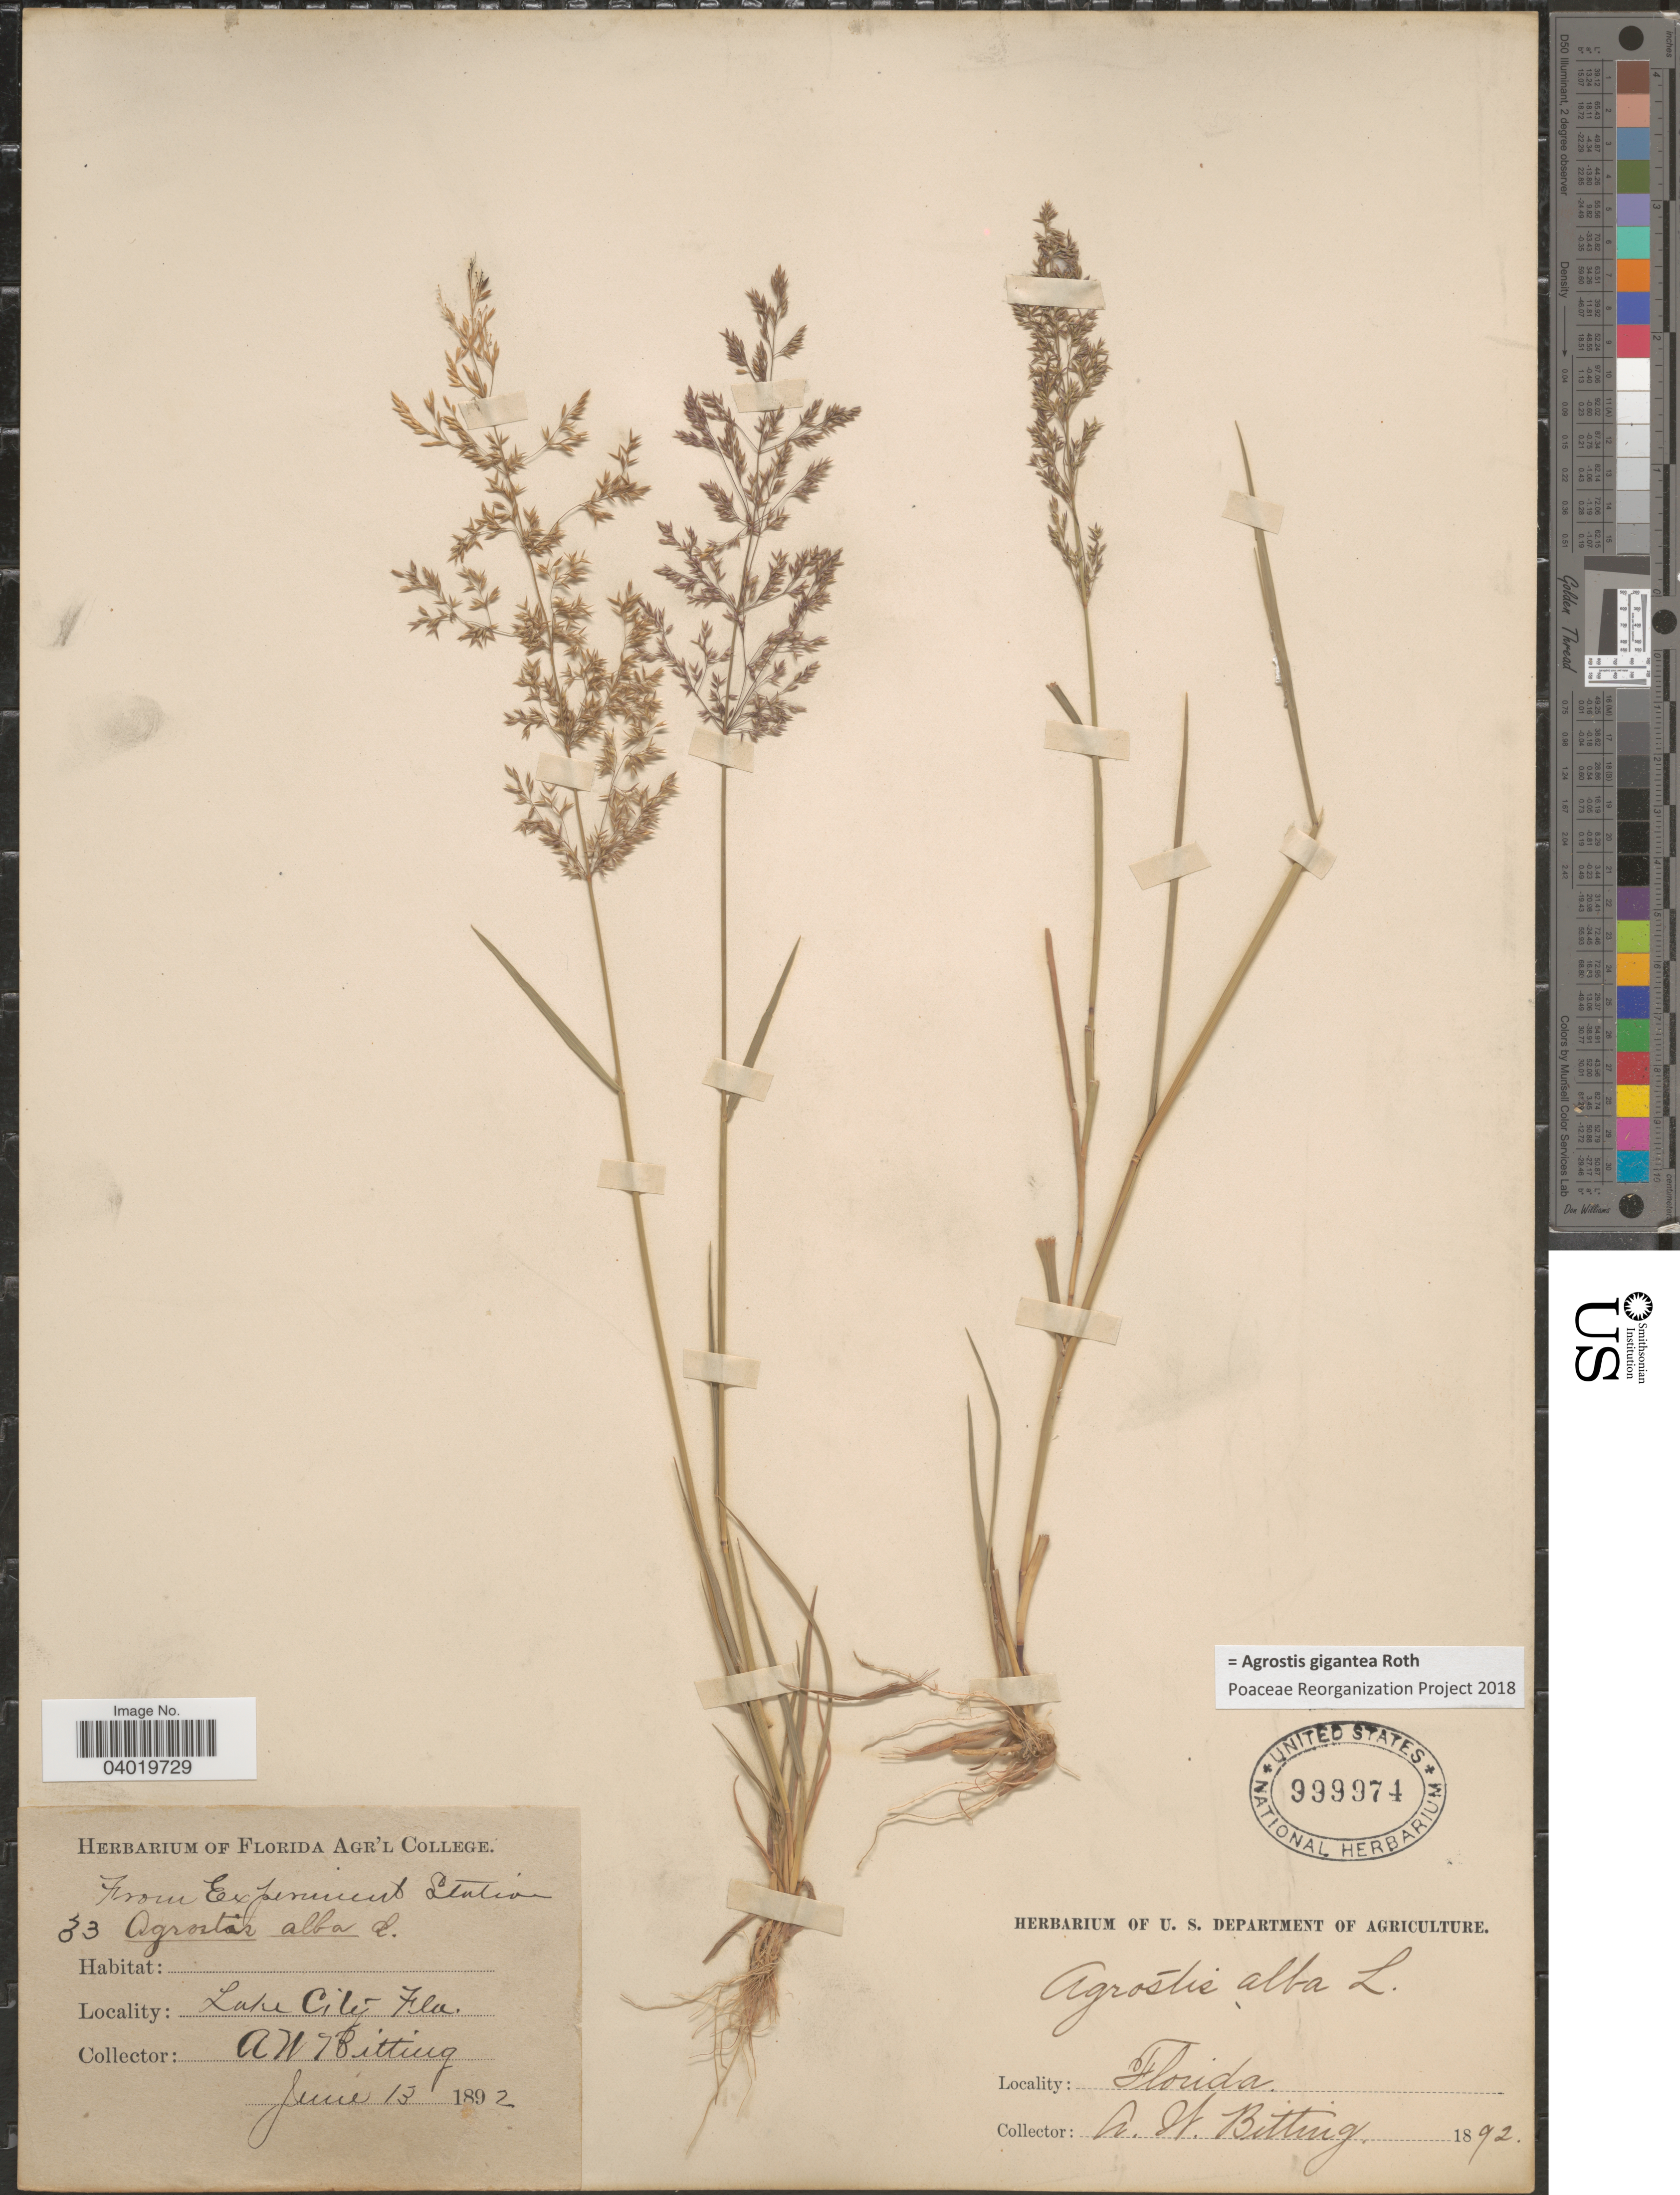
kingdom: Plantae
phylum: Tracheophyta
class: Liliopsida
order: Poales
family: Poaceae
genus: Agrostis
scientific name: Agrostis gigantea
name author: Roth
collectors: A. Bitting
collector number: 33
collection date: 1892-06-13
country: United States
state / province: Florida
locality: Lake City.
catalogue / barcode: US 999974